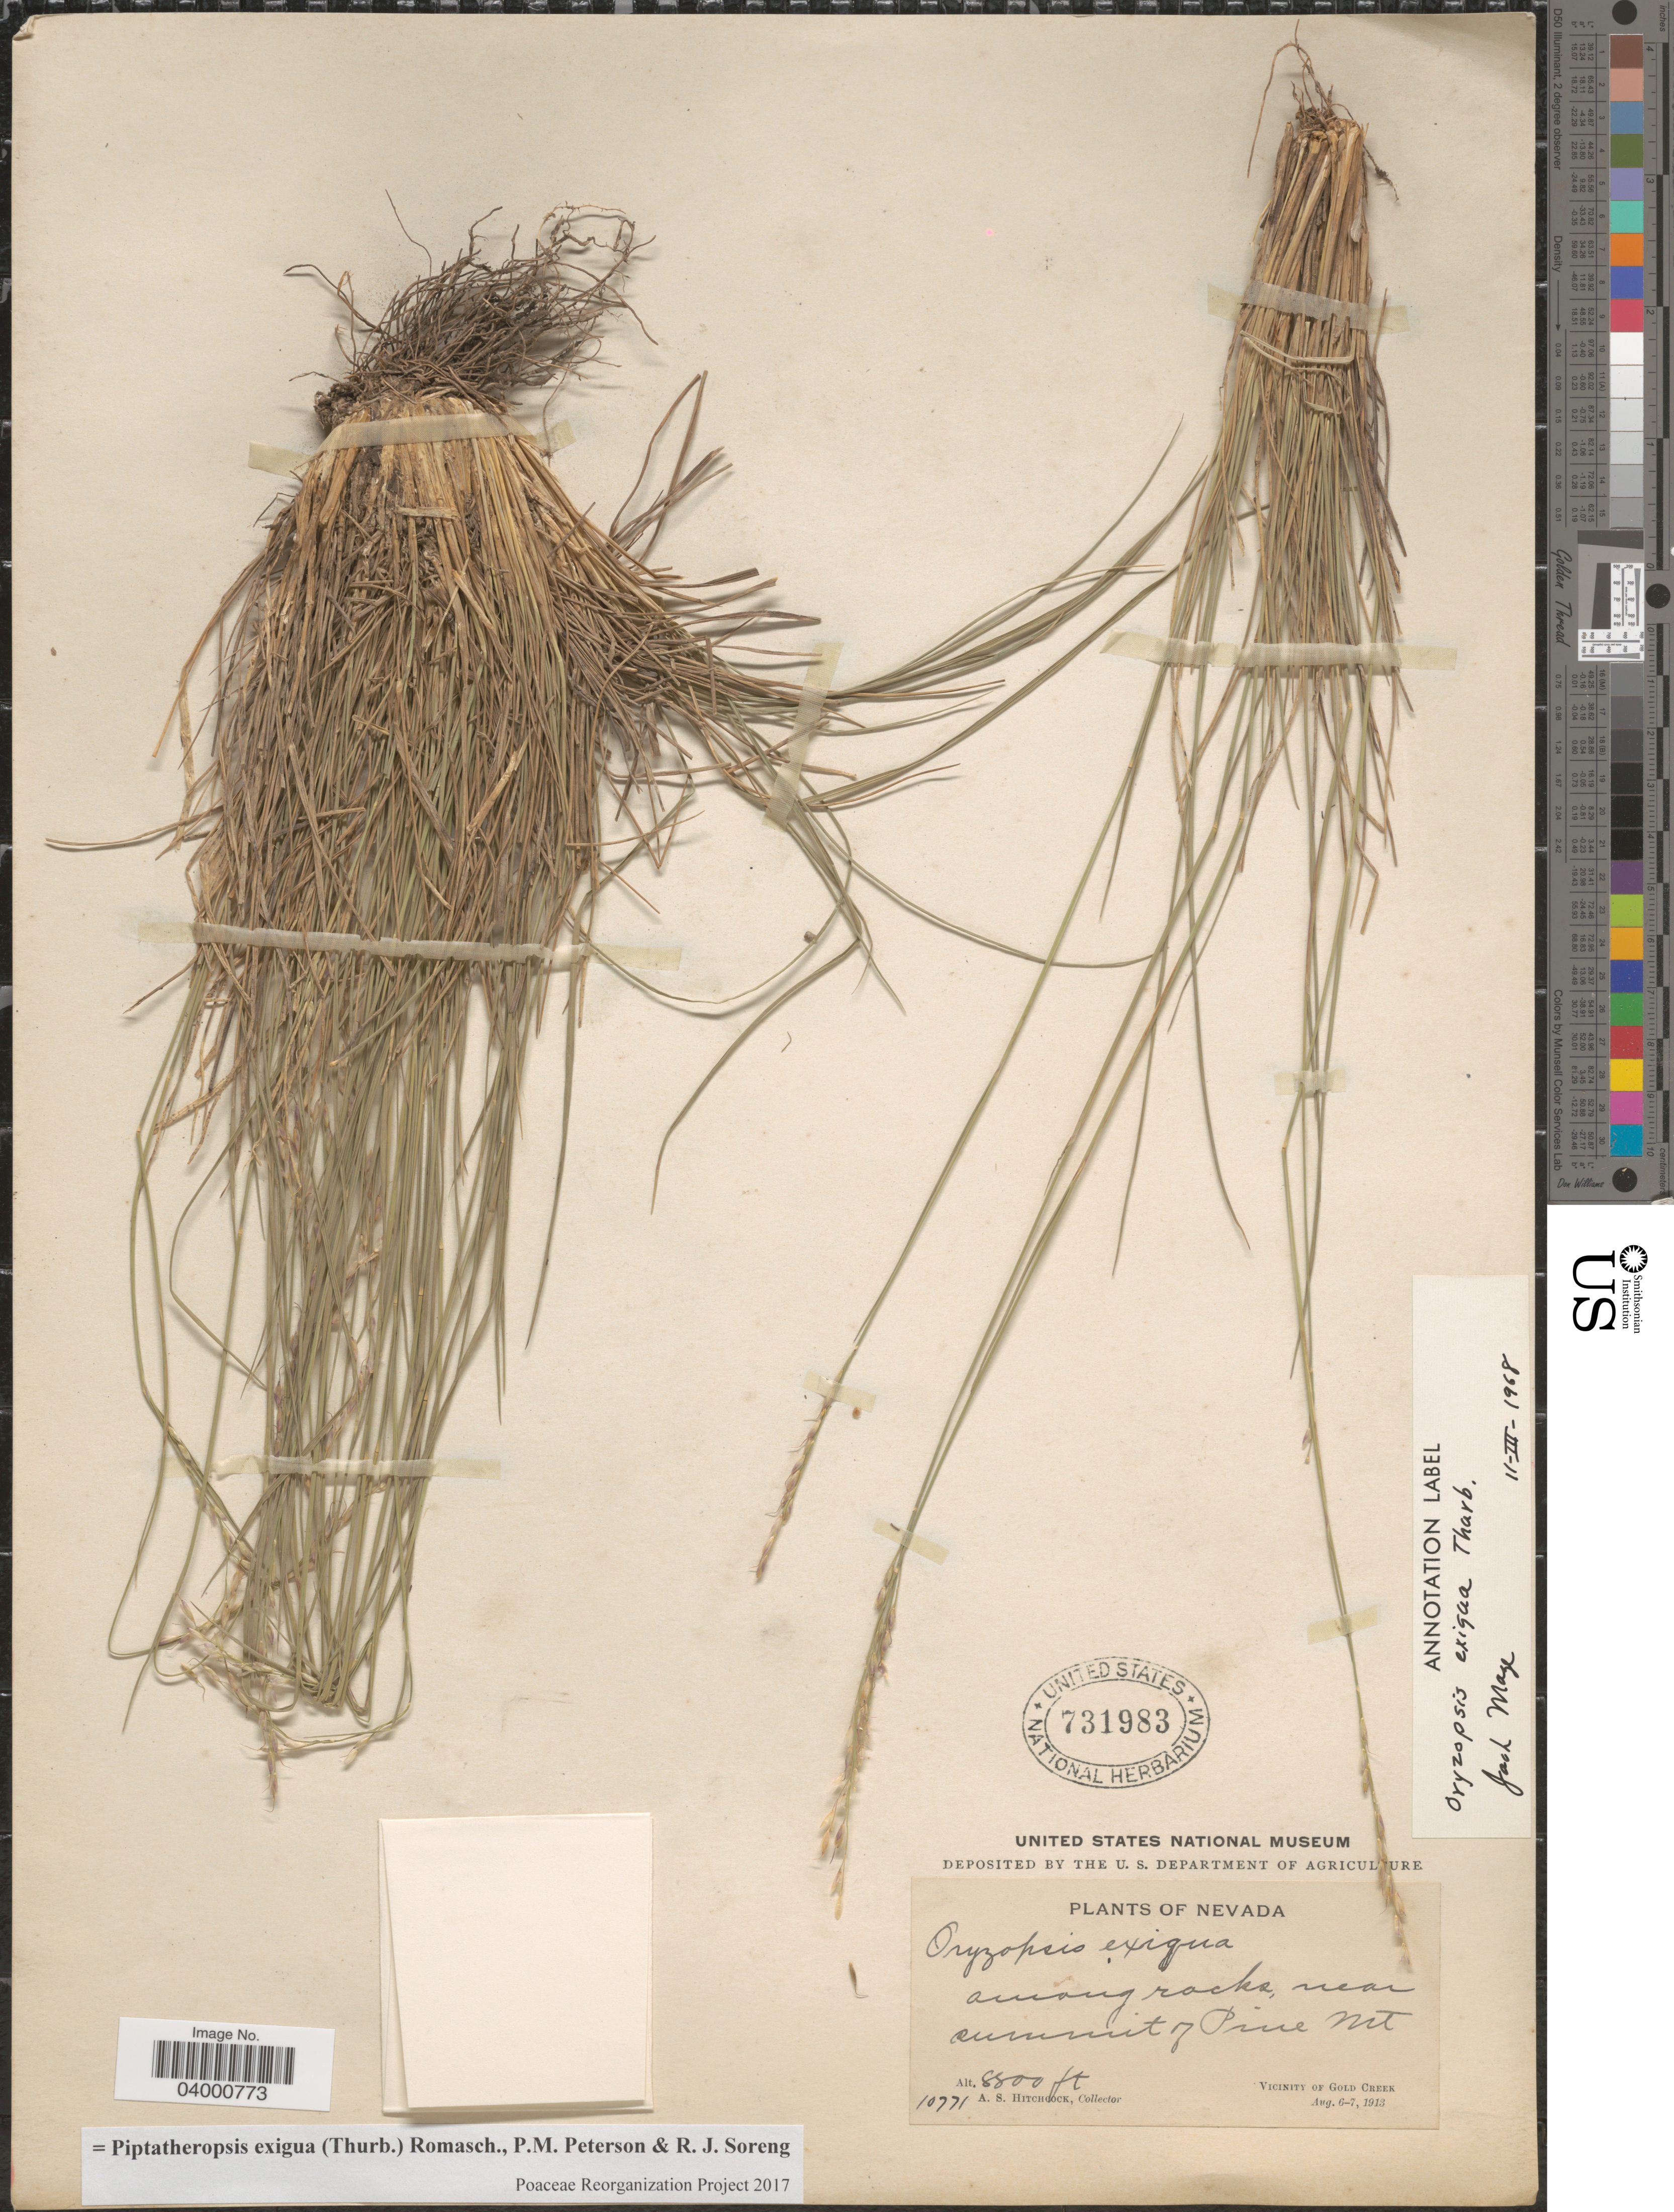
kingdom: Plantae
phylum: Tracheophyta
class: Liliopsida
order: Poales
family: Poaceae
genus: Piptatheropsis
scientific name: Piptatheropsis exigua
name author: (Thurb.) Romasch. et al.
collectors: A. S. Hitchcock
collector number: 10771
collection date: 1913-08-06/1913-08-07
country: United States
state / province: Nevada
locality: Among rocks, near summit of Pine Mt. Vicinity of Gold Greek.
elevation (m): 2682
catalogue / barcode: US 731983